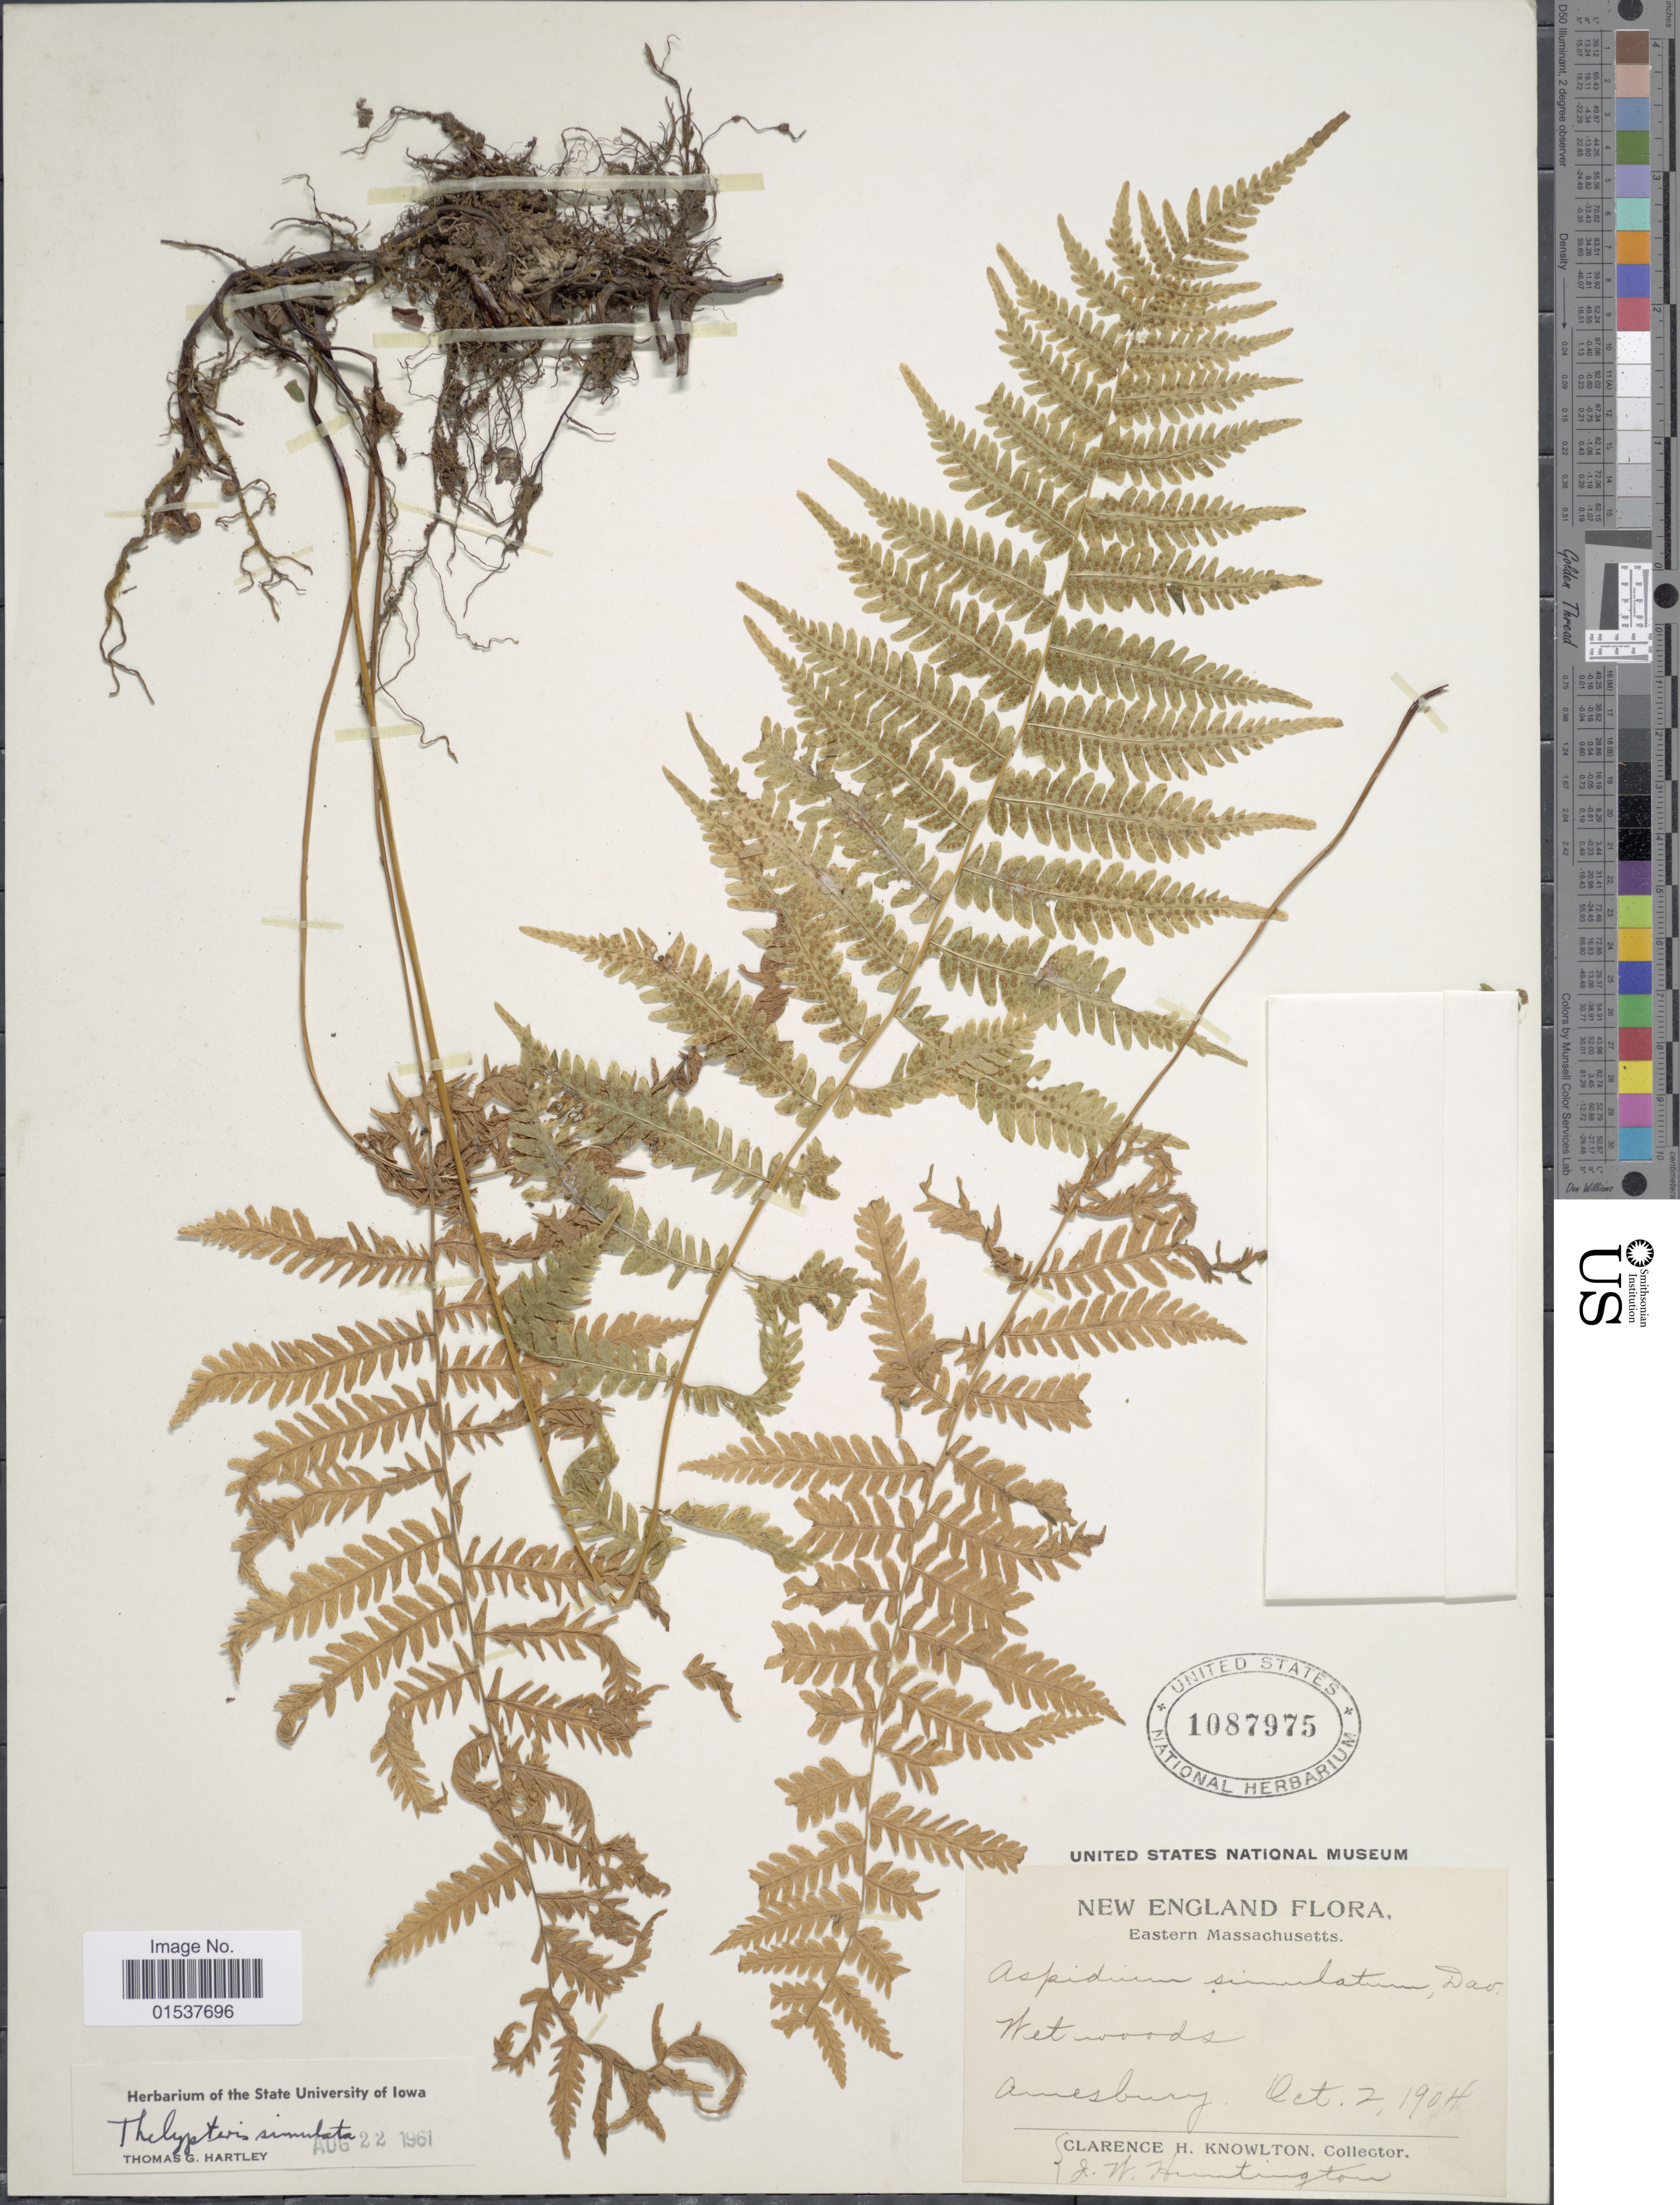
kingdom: Plantae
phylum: Tracheophyta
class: Polypodiopsida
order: Polypodiales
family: Thelypteridaceae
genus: Parathelypteris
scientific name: Parathelypteris simulata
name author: (Davenp.) Holttum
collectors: C. H. Knowlton & J. W. Huntington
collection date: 1904-10-02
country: United States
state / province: Massachusetts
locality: New England, Eastern Massachusetts, Amesbury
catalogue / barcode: US 1087975